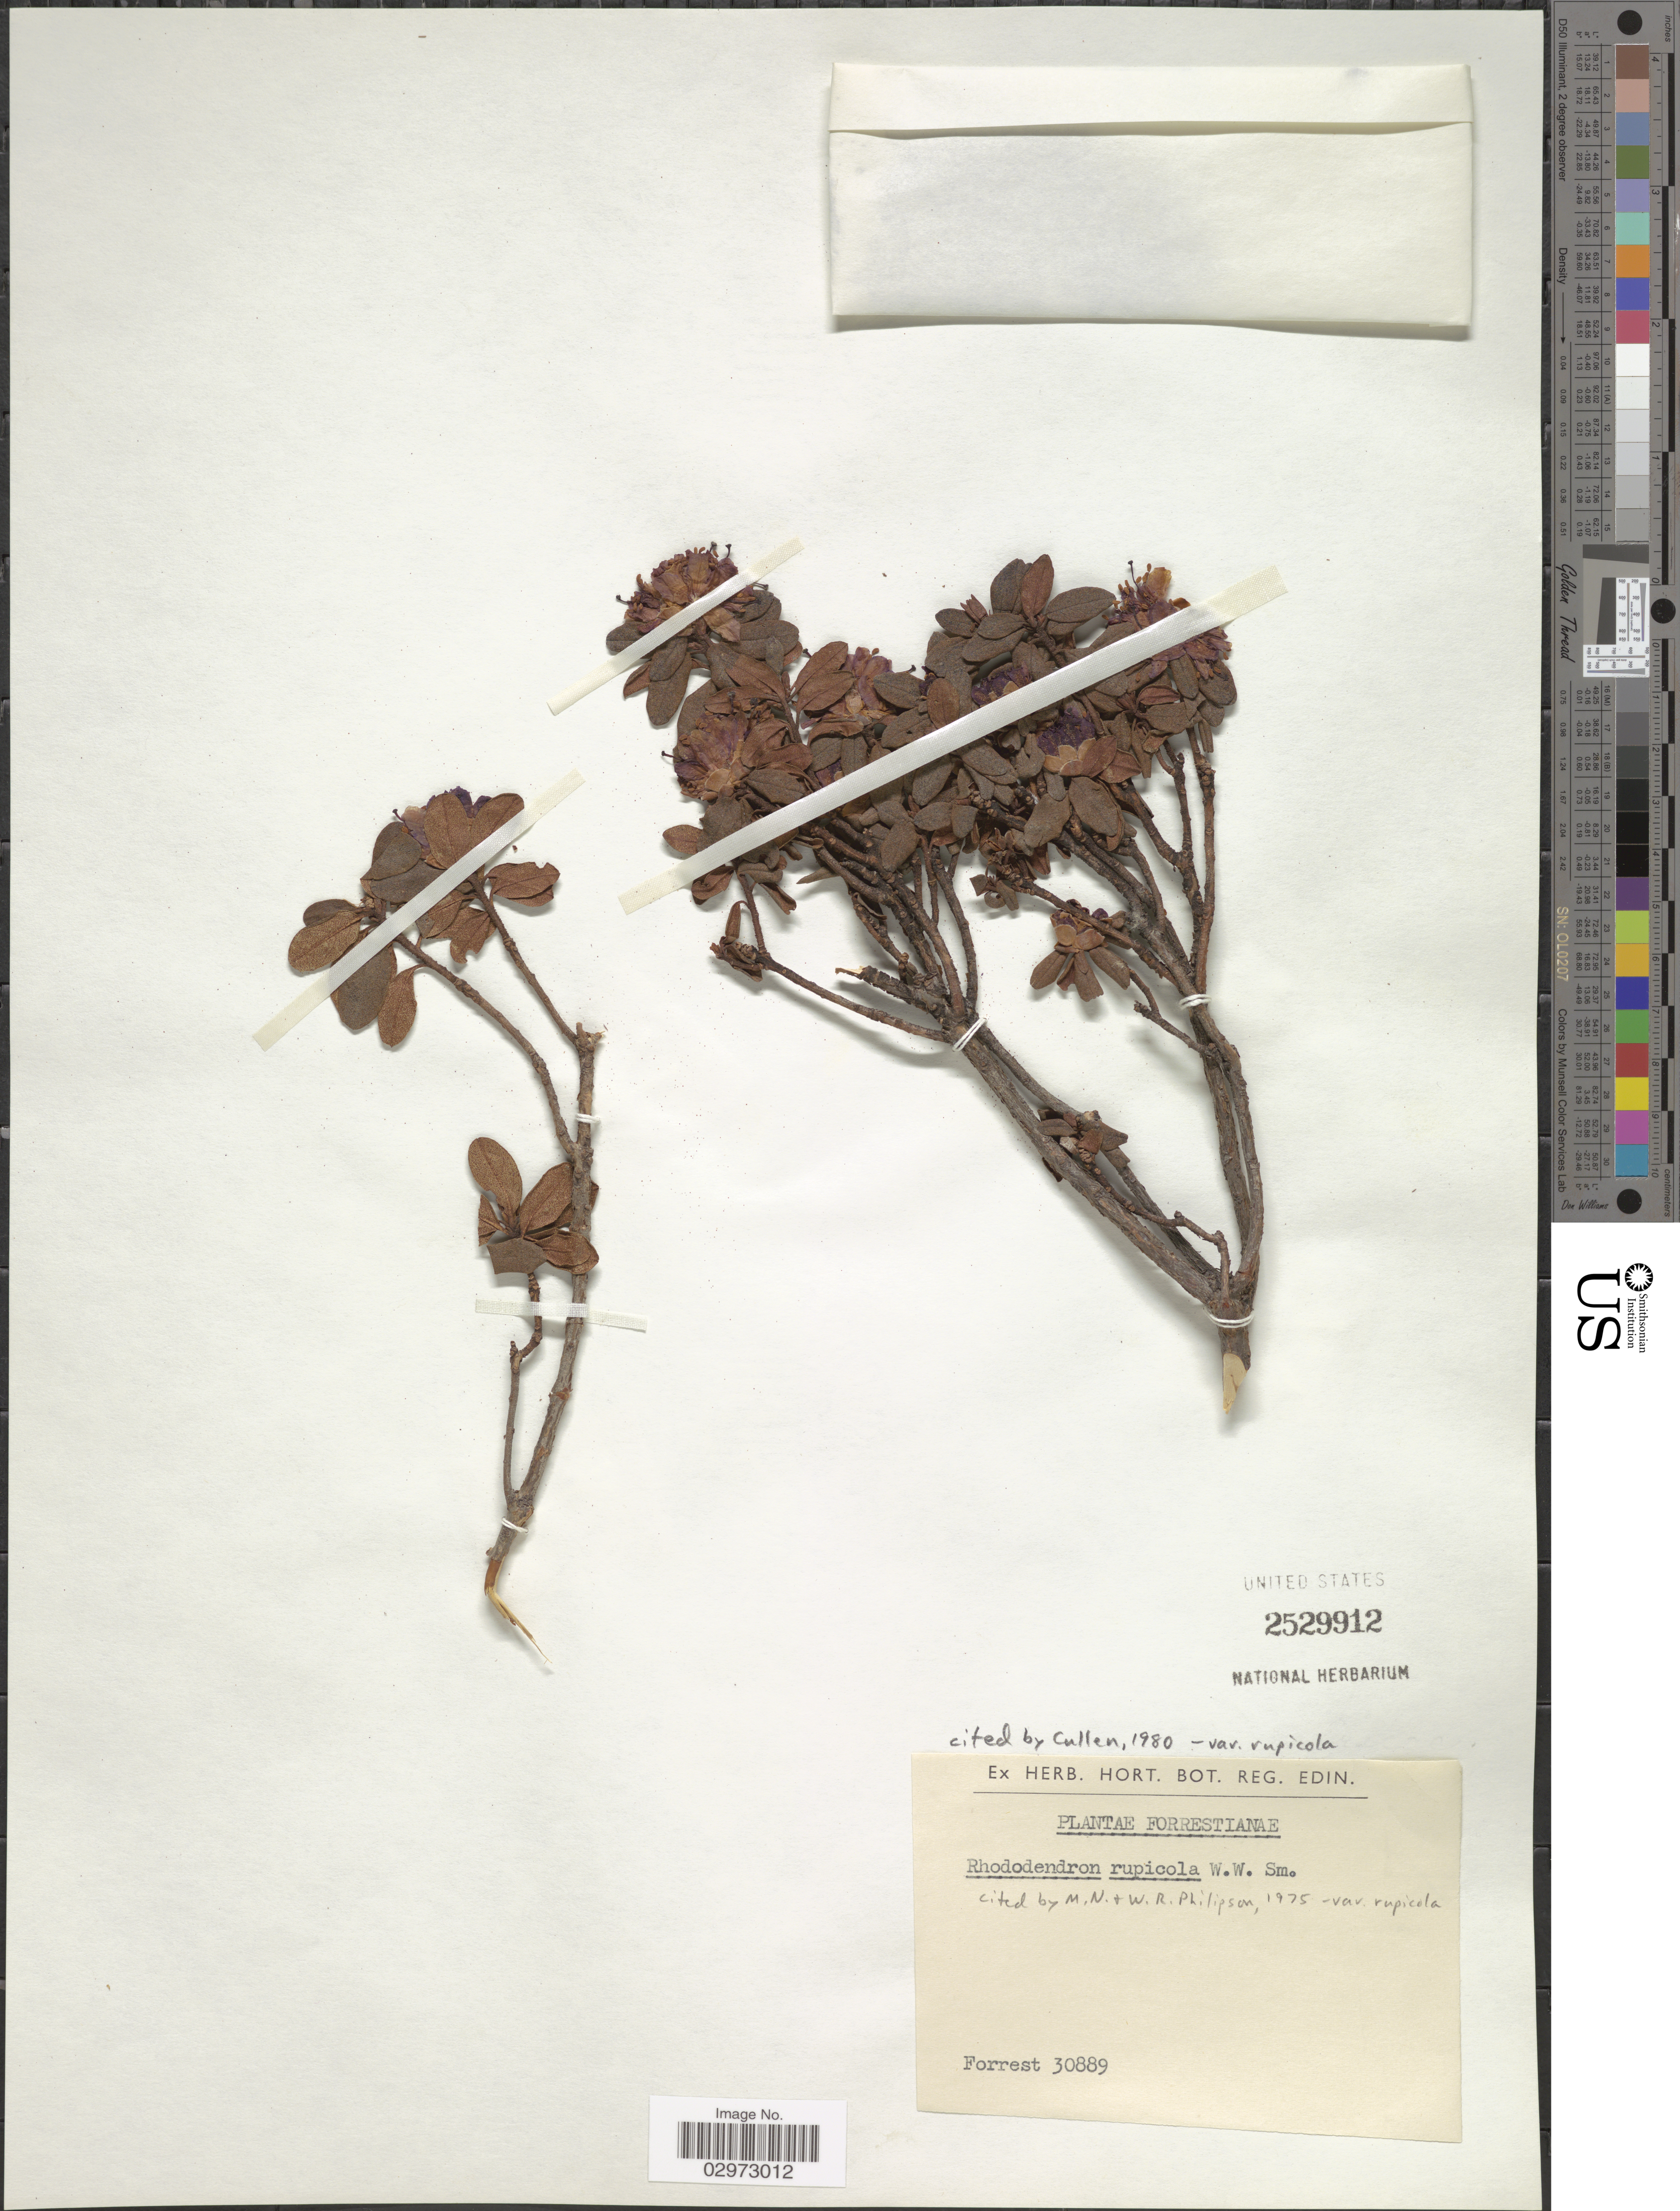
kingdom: Plantae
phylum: Tracheophyta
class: Magnoliopsida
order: Ericales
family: Ericaceae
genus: Rhododendron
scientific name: Rhododendron rupicola var. rupicola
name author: W.W. Sm.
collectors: -. Forrest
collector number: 30889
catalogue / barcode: US 2529912